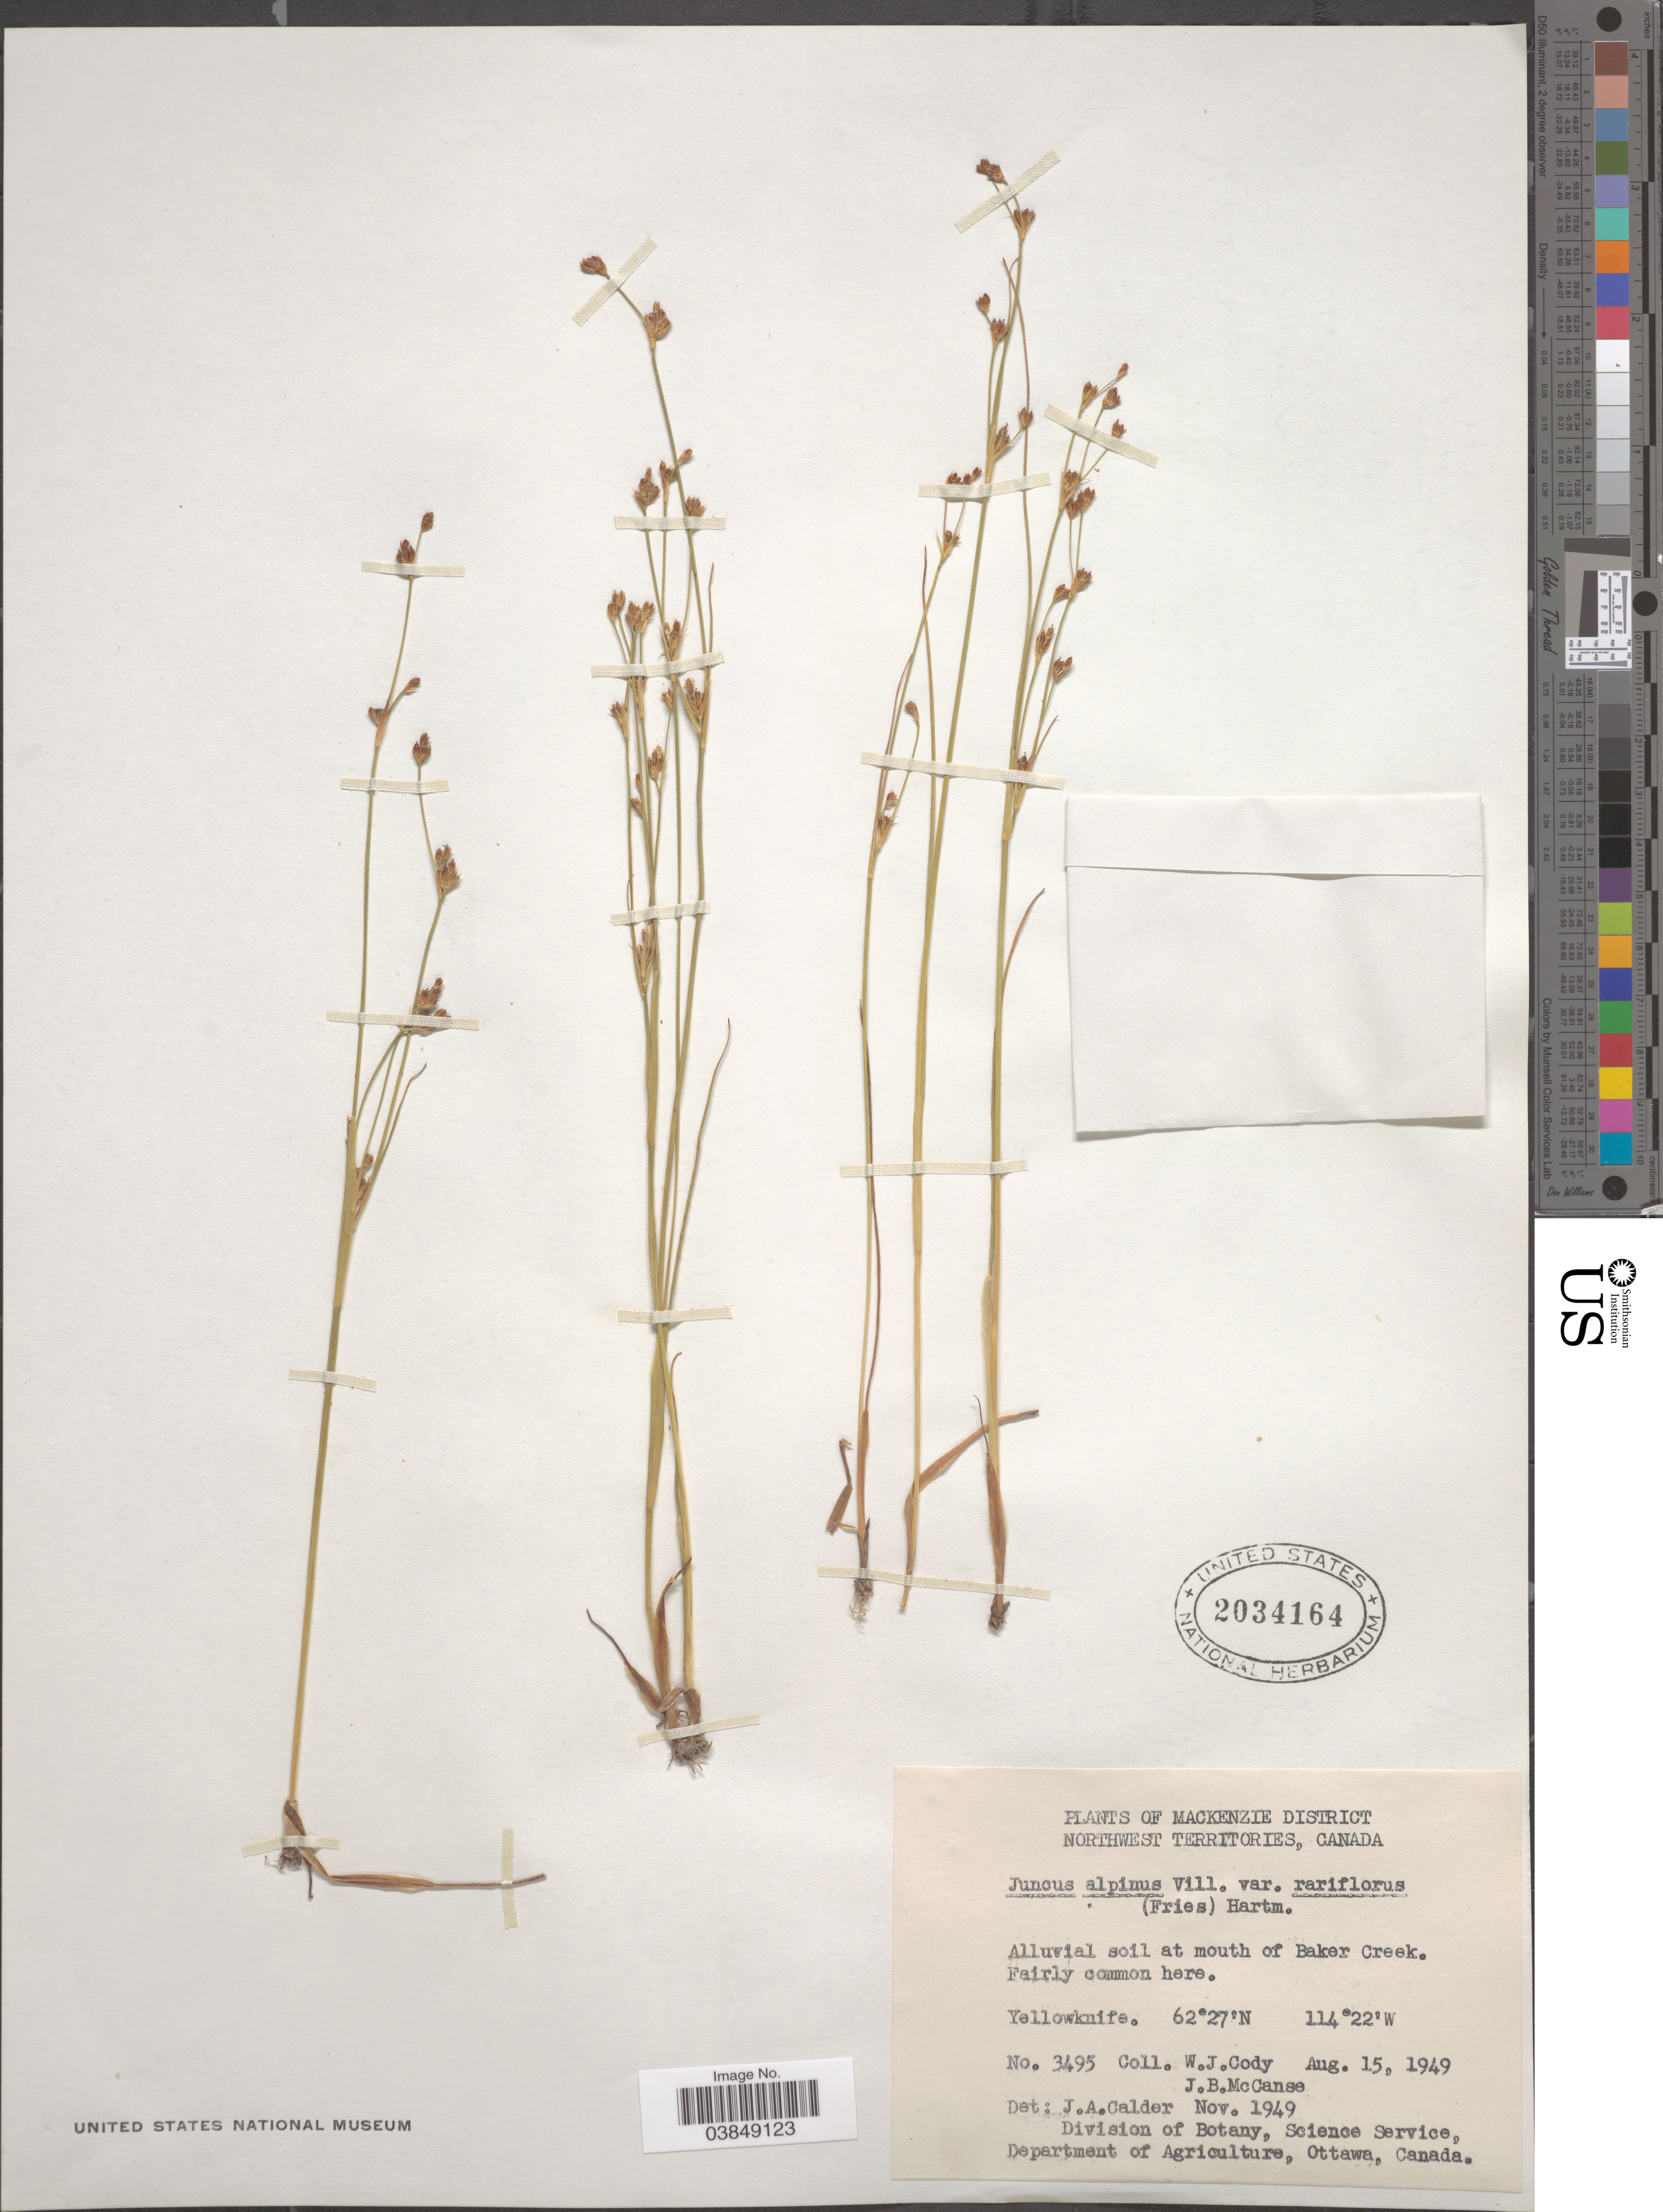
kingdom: Plantae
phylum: Tracheophyta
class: Liliopsida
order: Poales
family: Juncaceae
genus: Juncus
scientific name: Juncus alpinus var. rariflorus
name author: (Hartm.) Hartm.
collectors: W. Cody & J. McCanse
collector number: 3495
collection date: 1949-08-15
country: Canada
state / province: Northwest Territories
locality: Mackenzie District. Alluvial soil at mouth of Baker Creek. Yellowknife.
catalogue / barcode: US 2034164